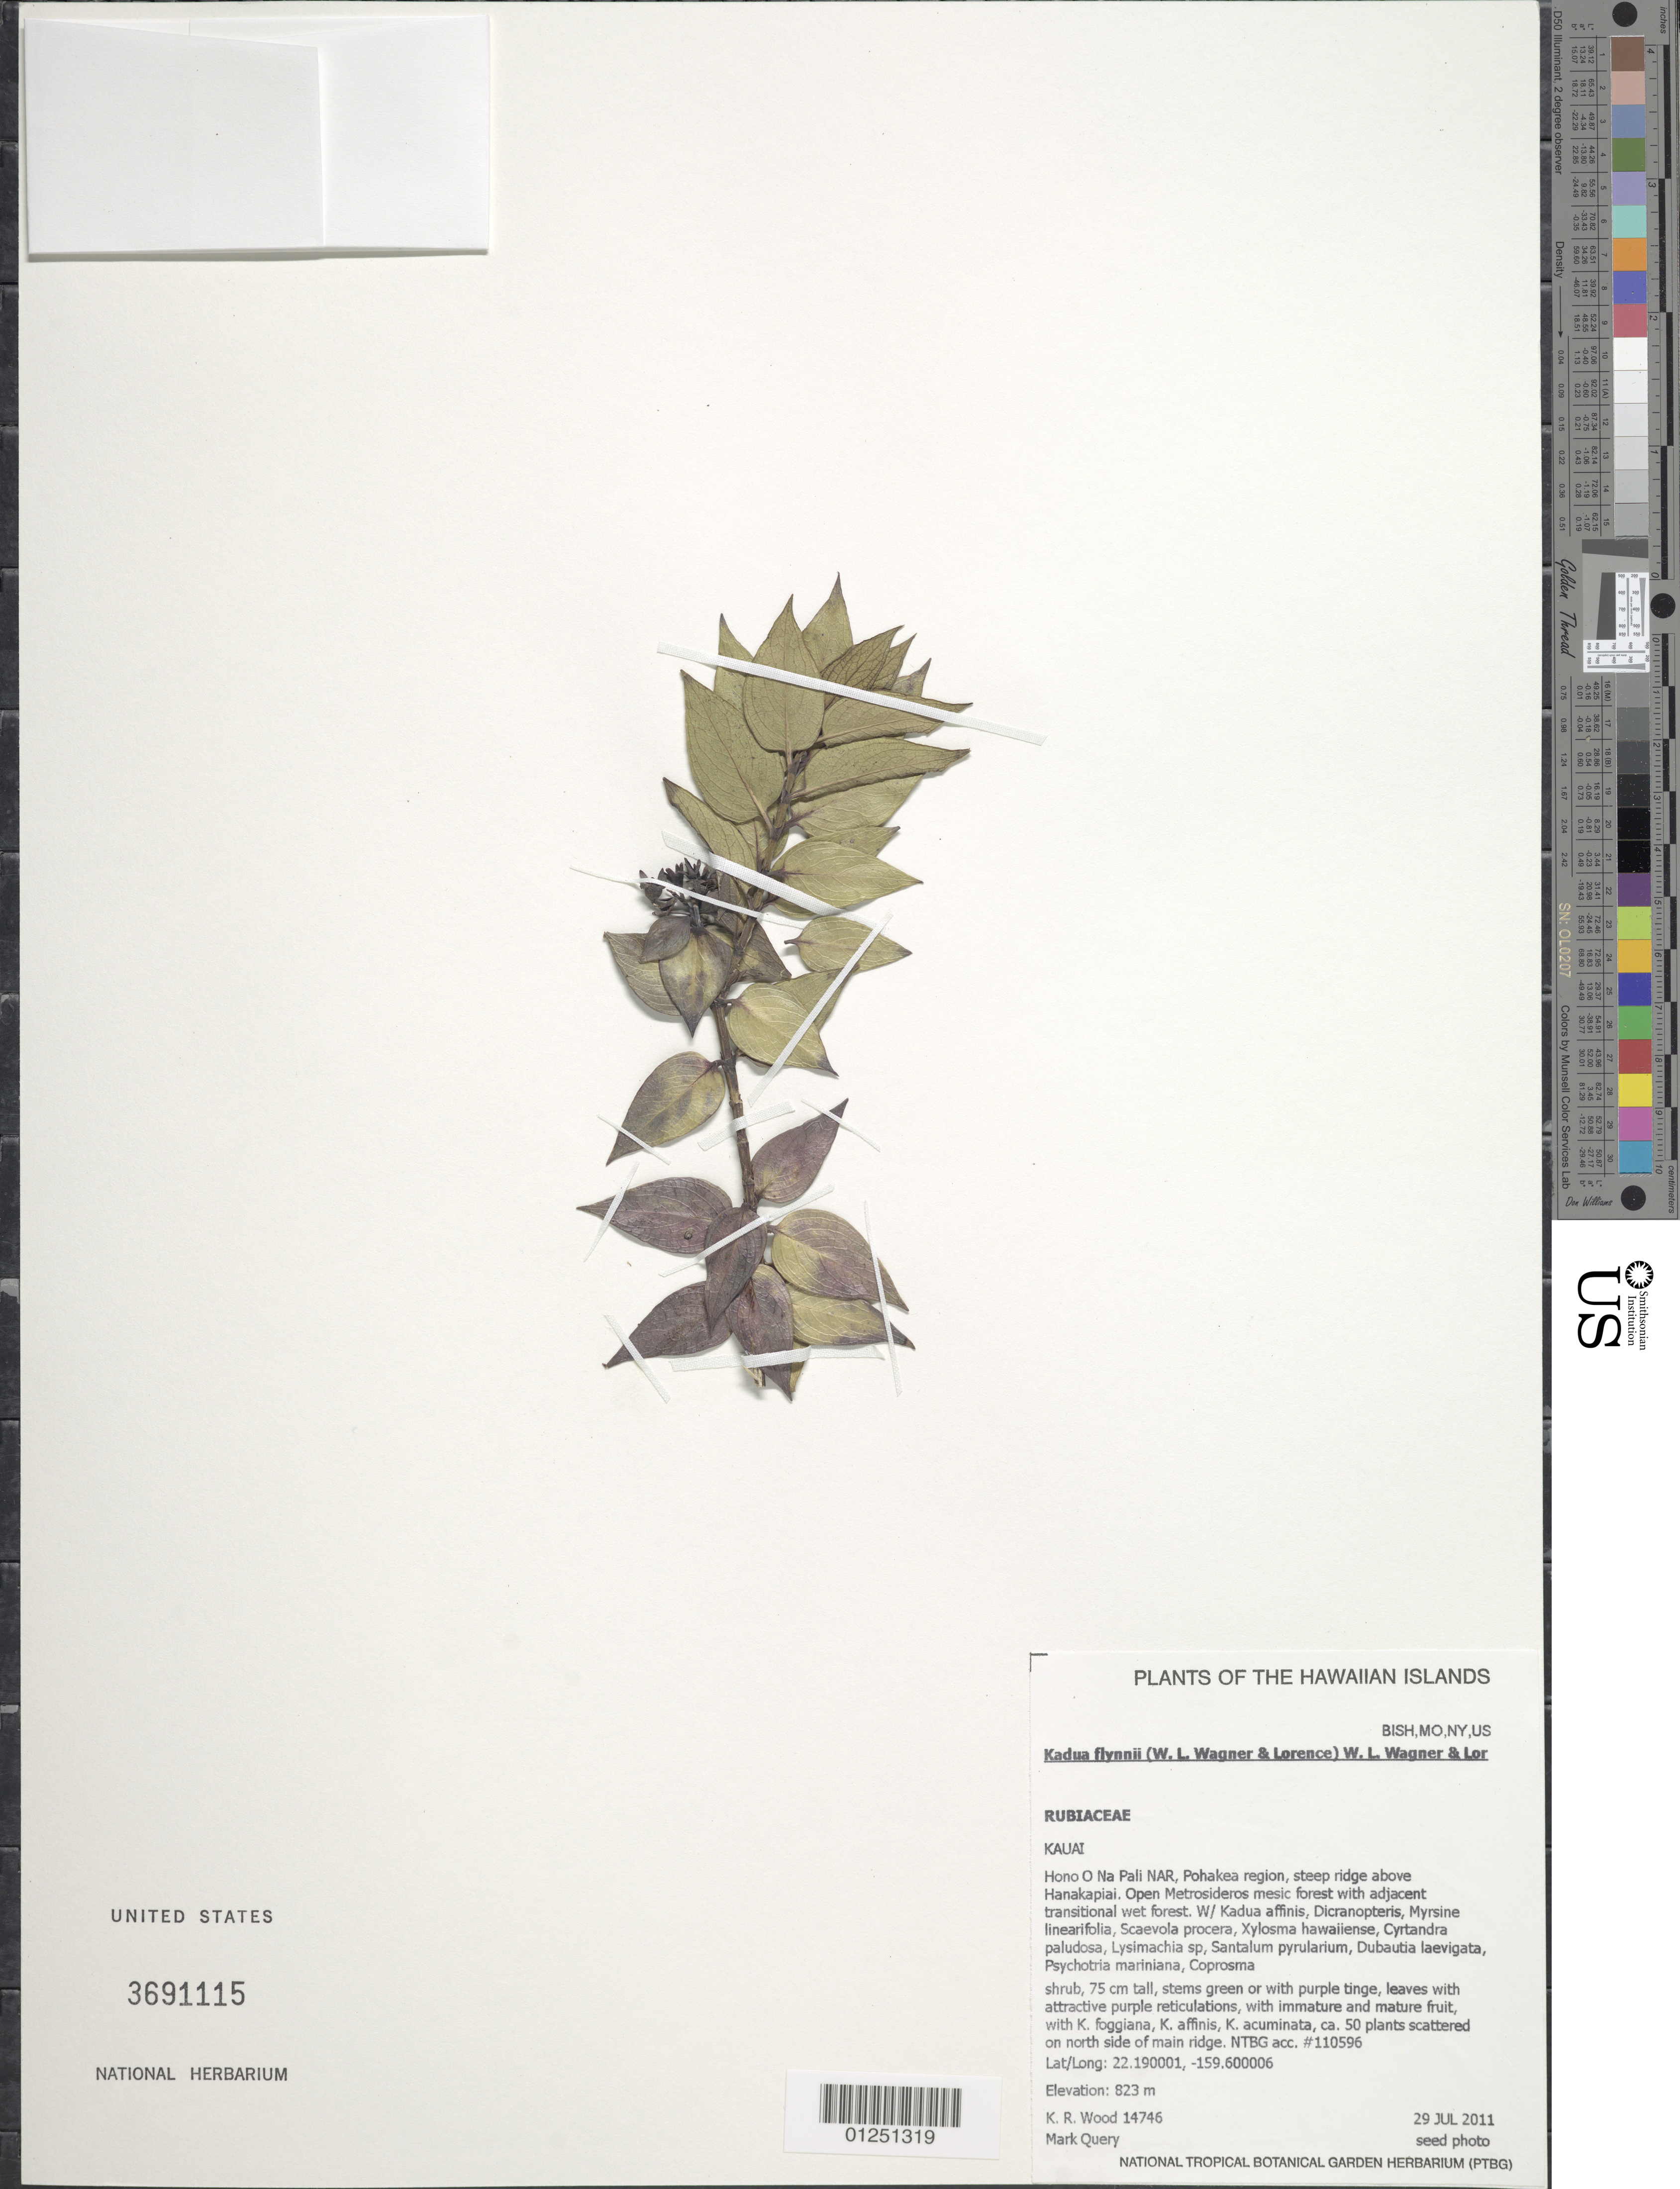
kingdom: Plantae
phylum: Tracheophyta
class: Magnoliopsida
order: Gentianales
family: Rubiaceae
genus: Kadua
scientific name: Kadua flynnii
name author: (W.L. Wagner & Lorence) W.L. Wagner & Lorence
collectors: K. R. Wood & M. Query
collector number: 14746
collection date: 2011-07-29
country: United States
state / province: Hawaii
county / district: Kaui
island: Kaua'i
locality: Hono O Na'Pali NAR, Pohakea region, steep ridge above Hanakapiai.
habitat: Mesic forest with adjacent transitional wet forest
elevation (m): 823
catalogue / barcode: US 3691115